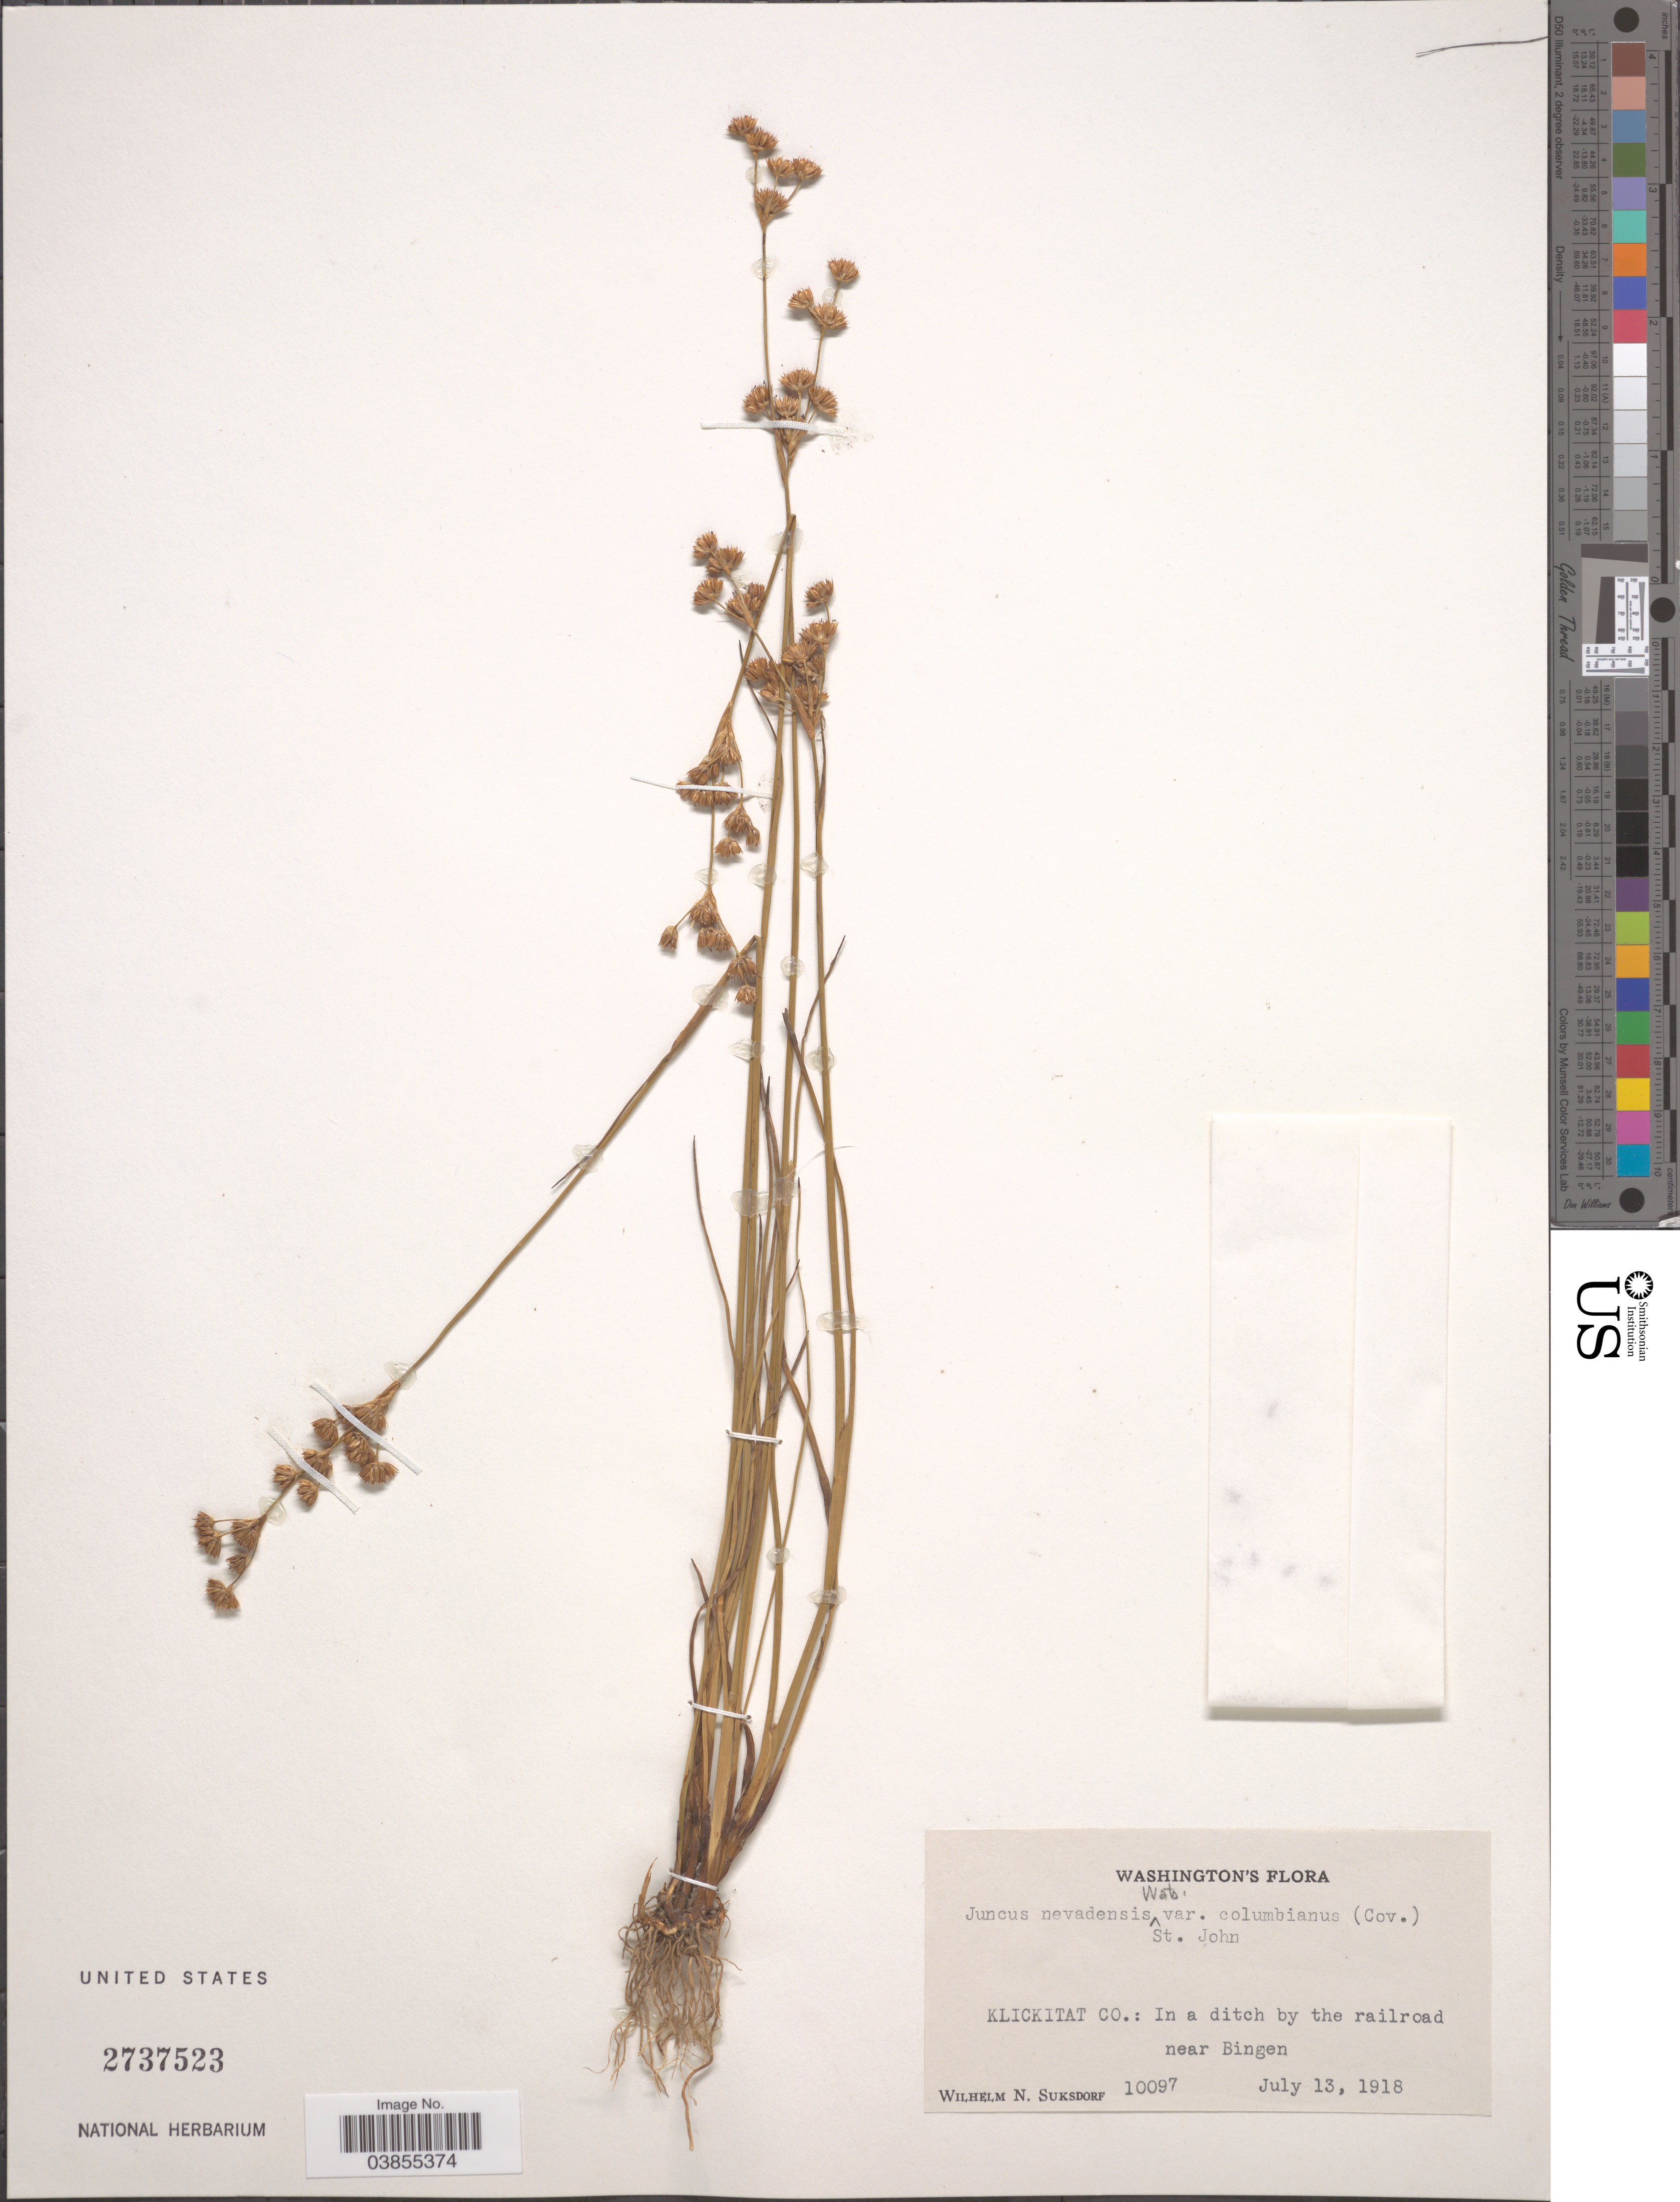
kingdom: Plantae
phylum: Tracheophyta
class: Liliopsida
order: Poales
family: Juncaceae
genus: Juncus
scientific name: Juncus nevadensis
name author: S. Watson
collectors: W. N. Suksdorf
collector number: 10097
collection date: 1918-07-13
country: United States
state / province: Washington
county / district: Klickitat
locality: Klickitat Co.: In a ditch by the railroad near Bingen.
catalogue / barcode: US 2737523